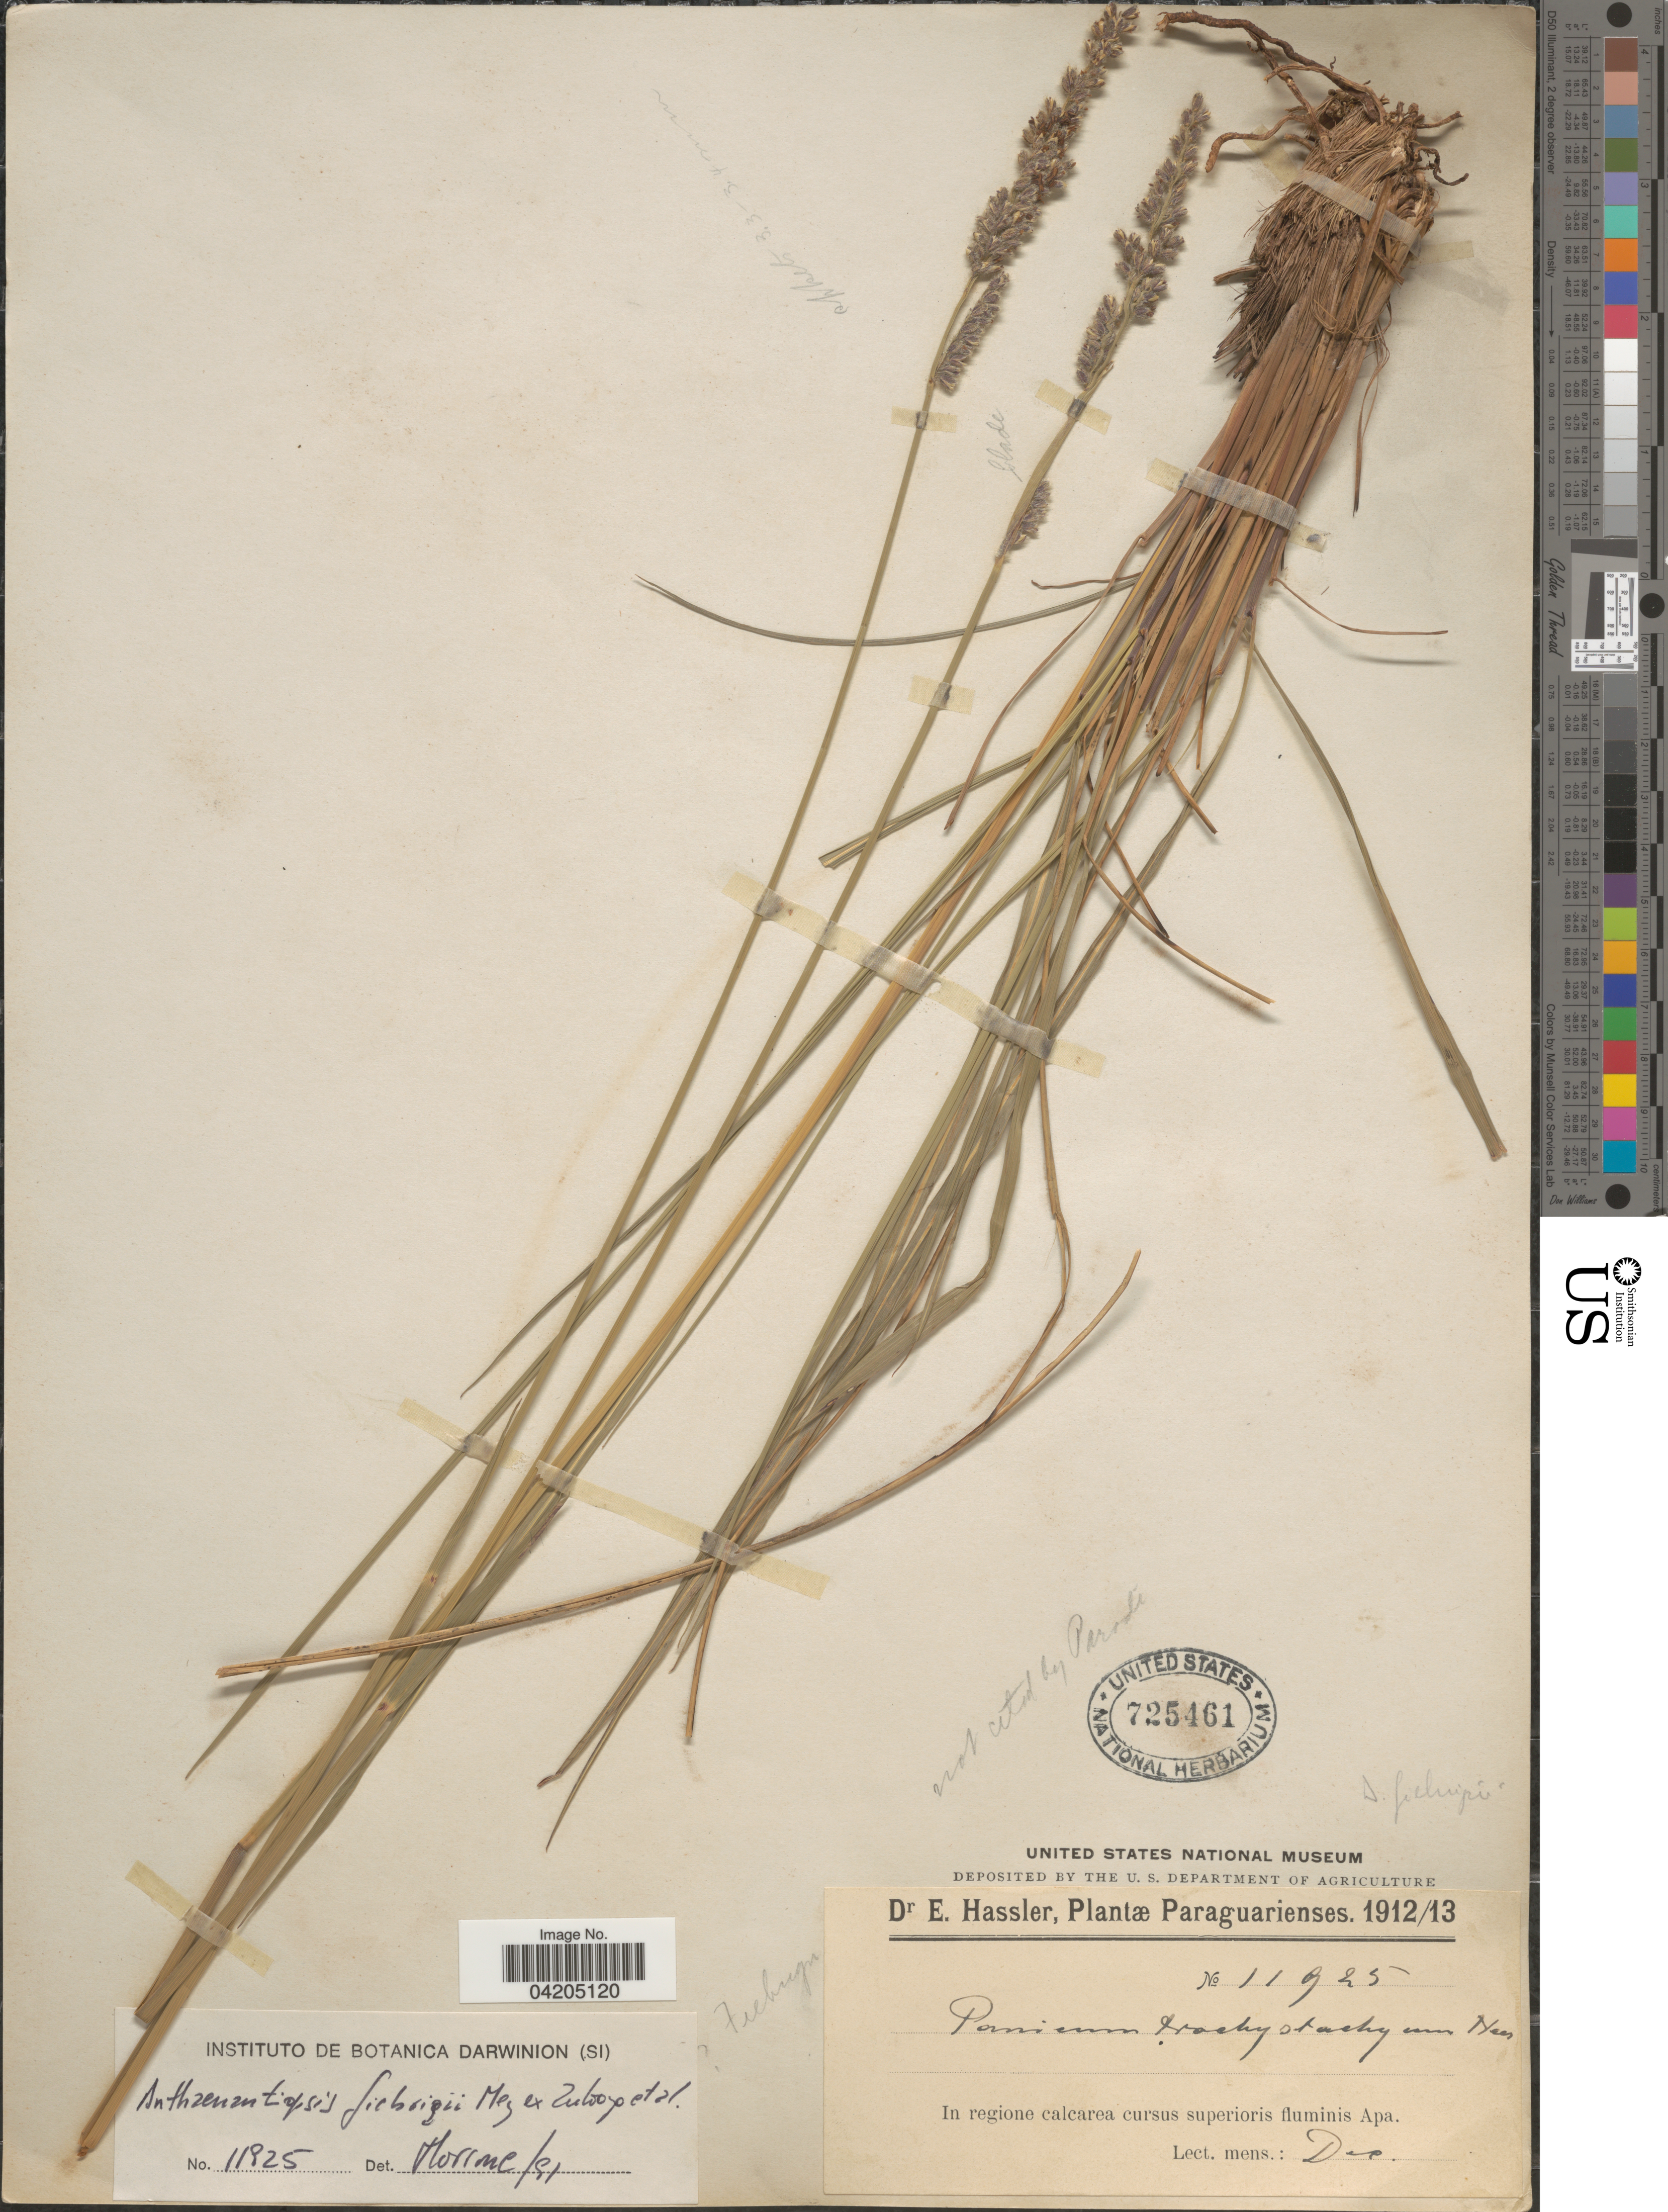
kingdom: Plantae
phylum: Tracheophyta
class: Liliopsida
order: Poales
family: Poaceae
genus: Anthaenantiopsis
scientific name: Anthaenantiopsis fiebrigii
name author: Parodi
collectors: E. Hassler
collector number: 11925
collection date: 1912-12/1913-12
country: Paraguay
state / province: Paraguari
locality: In regione calcarea cursus superioris fluminis Apa.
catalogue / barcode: US 725461